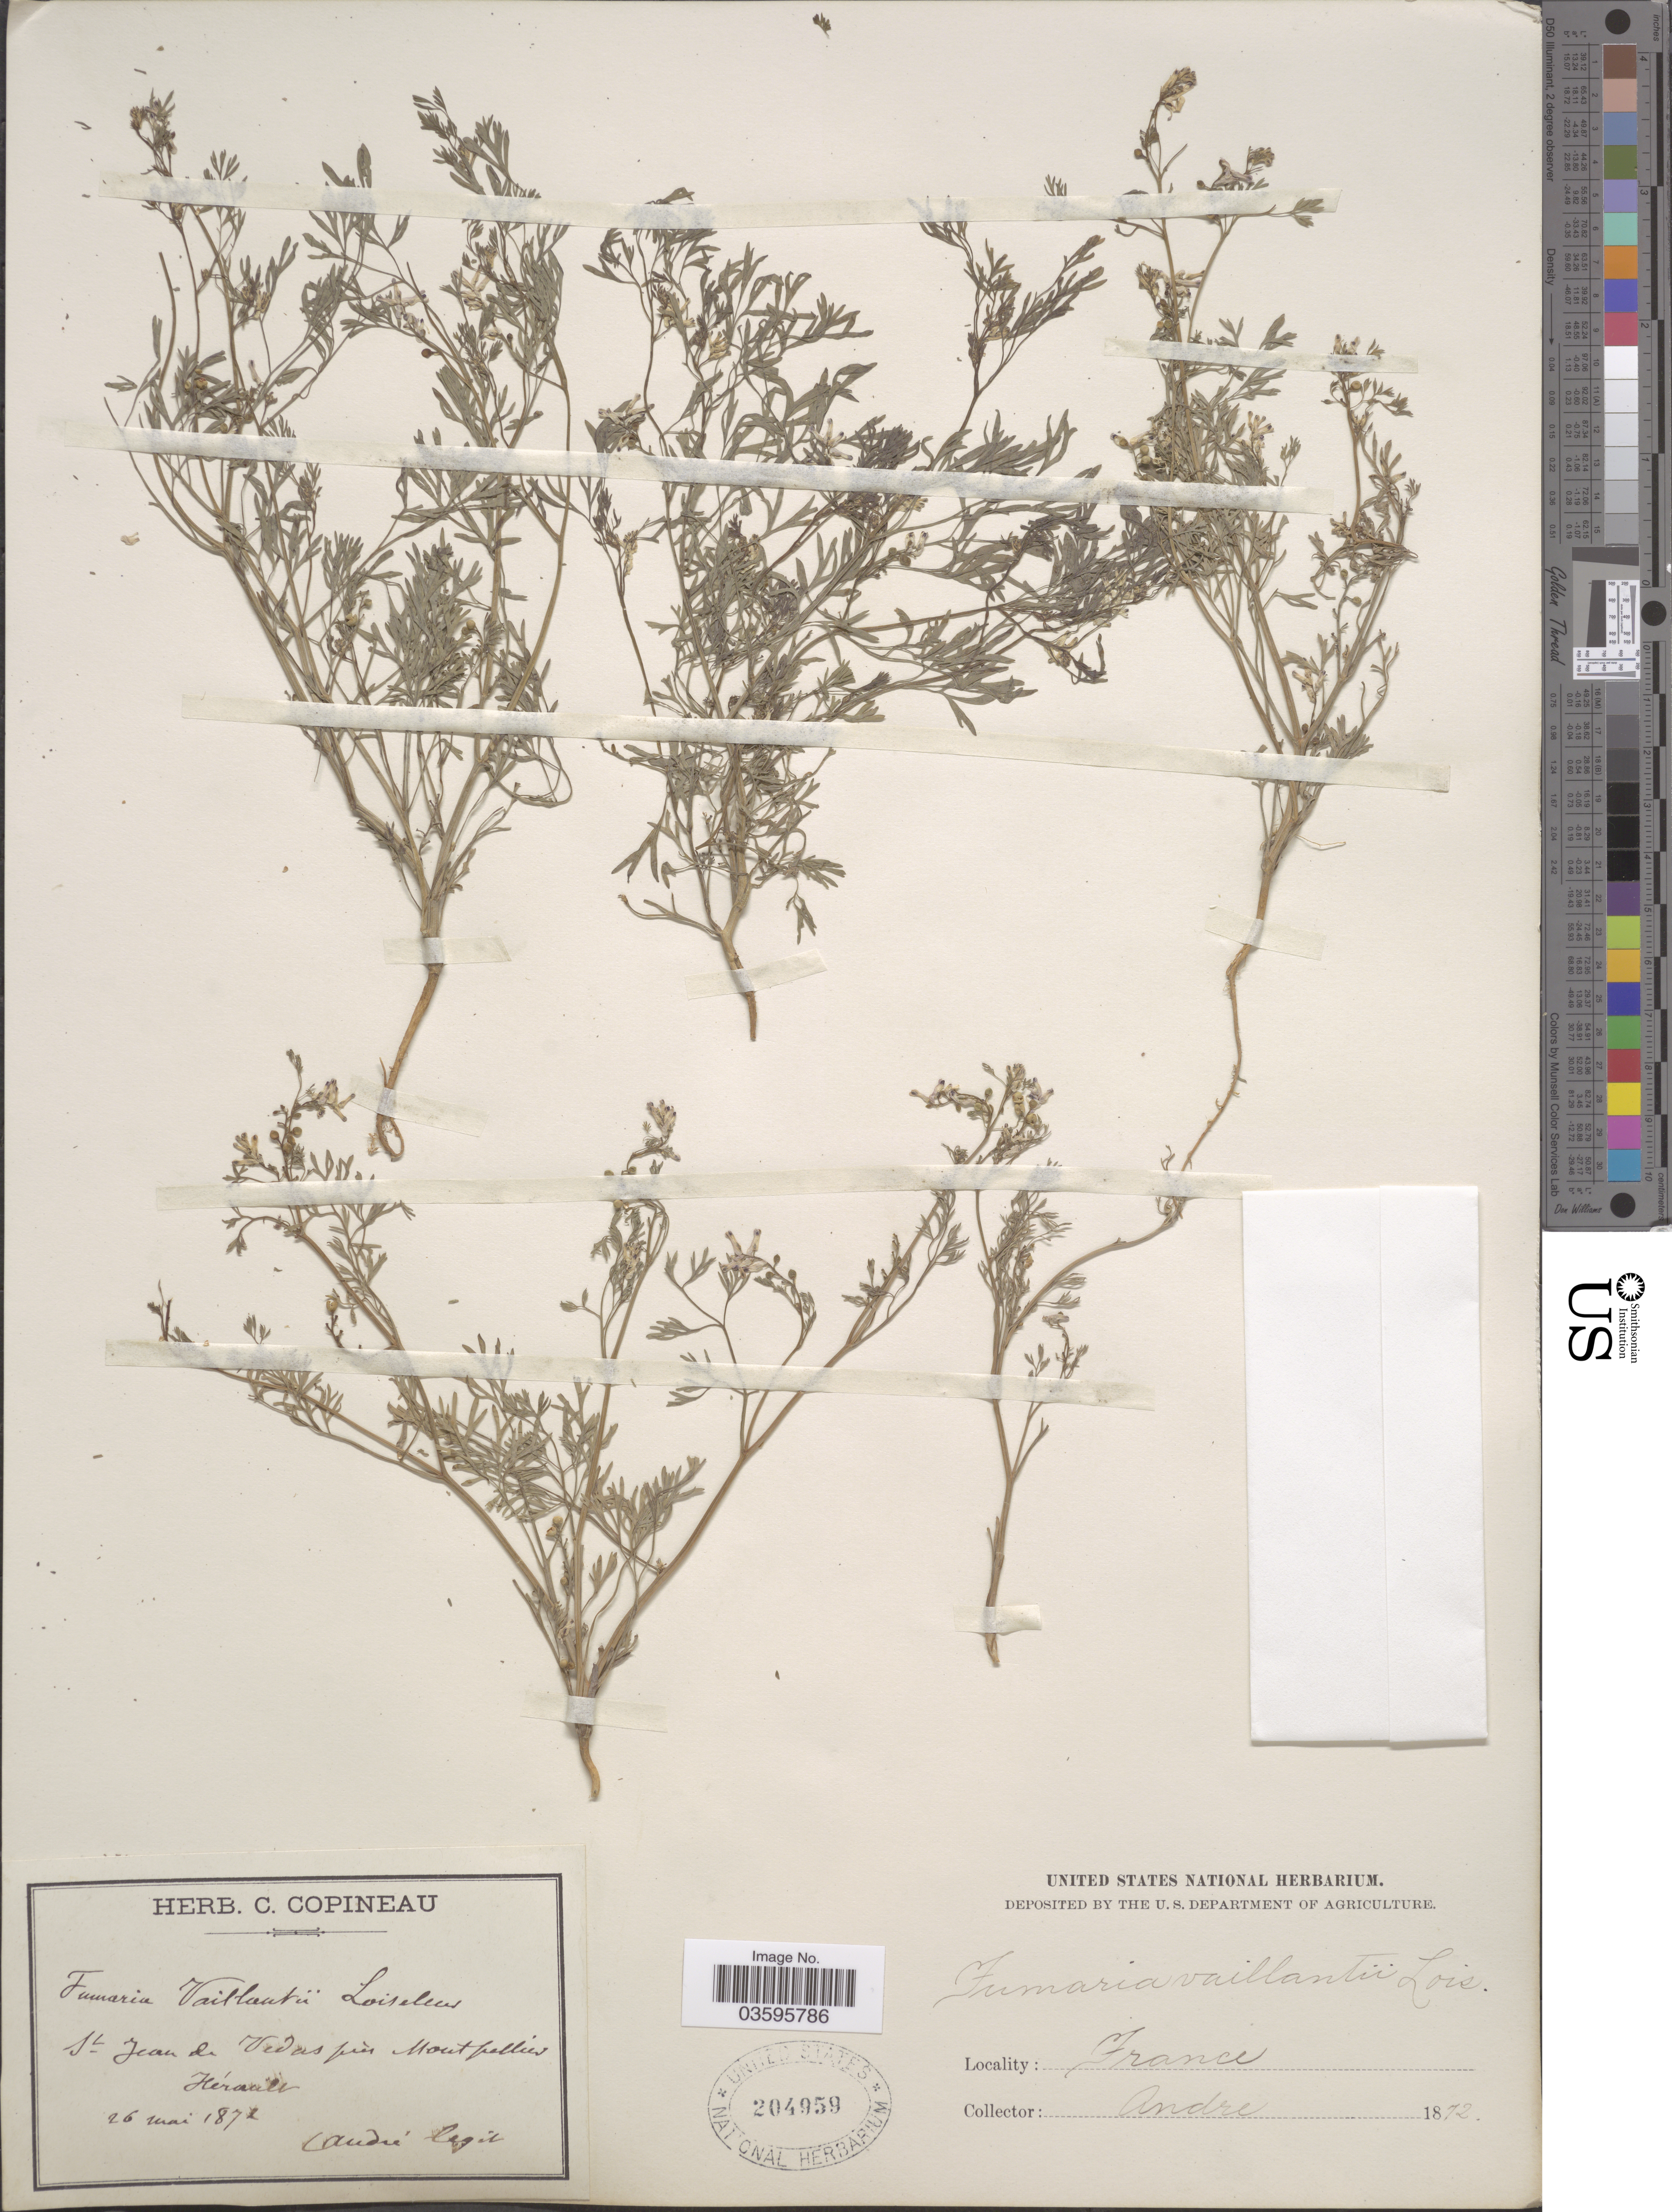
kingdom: Plantae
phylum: Tracheophyta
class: Magnoliopsida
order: Ranunculales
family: Papaveraceae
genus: Fumaria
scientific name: Fumaria vaillantii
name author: Loisel.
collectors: André, --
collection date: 1872-05-26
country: France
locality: St Jean de Vedas près Montpellier Hérault.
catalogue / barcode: US 204959